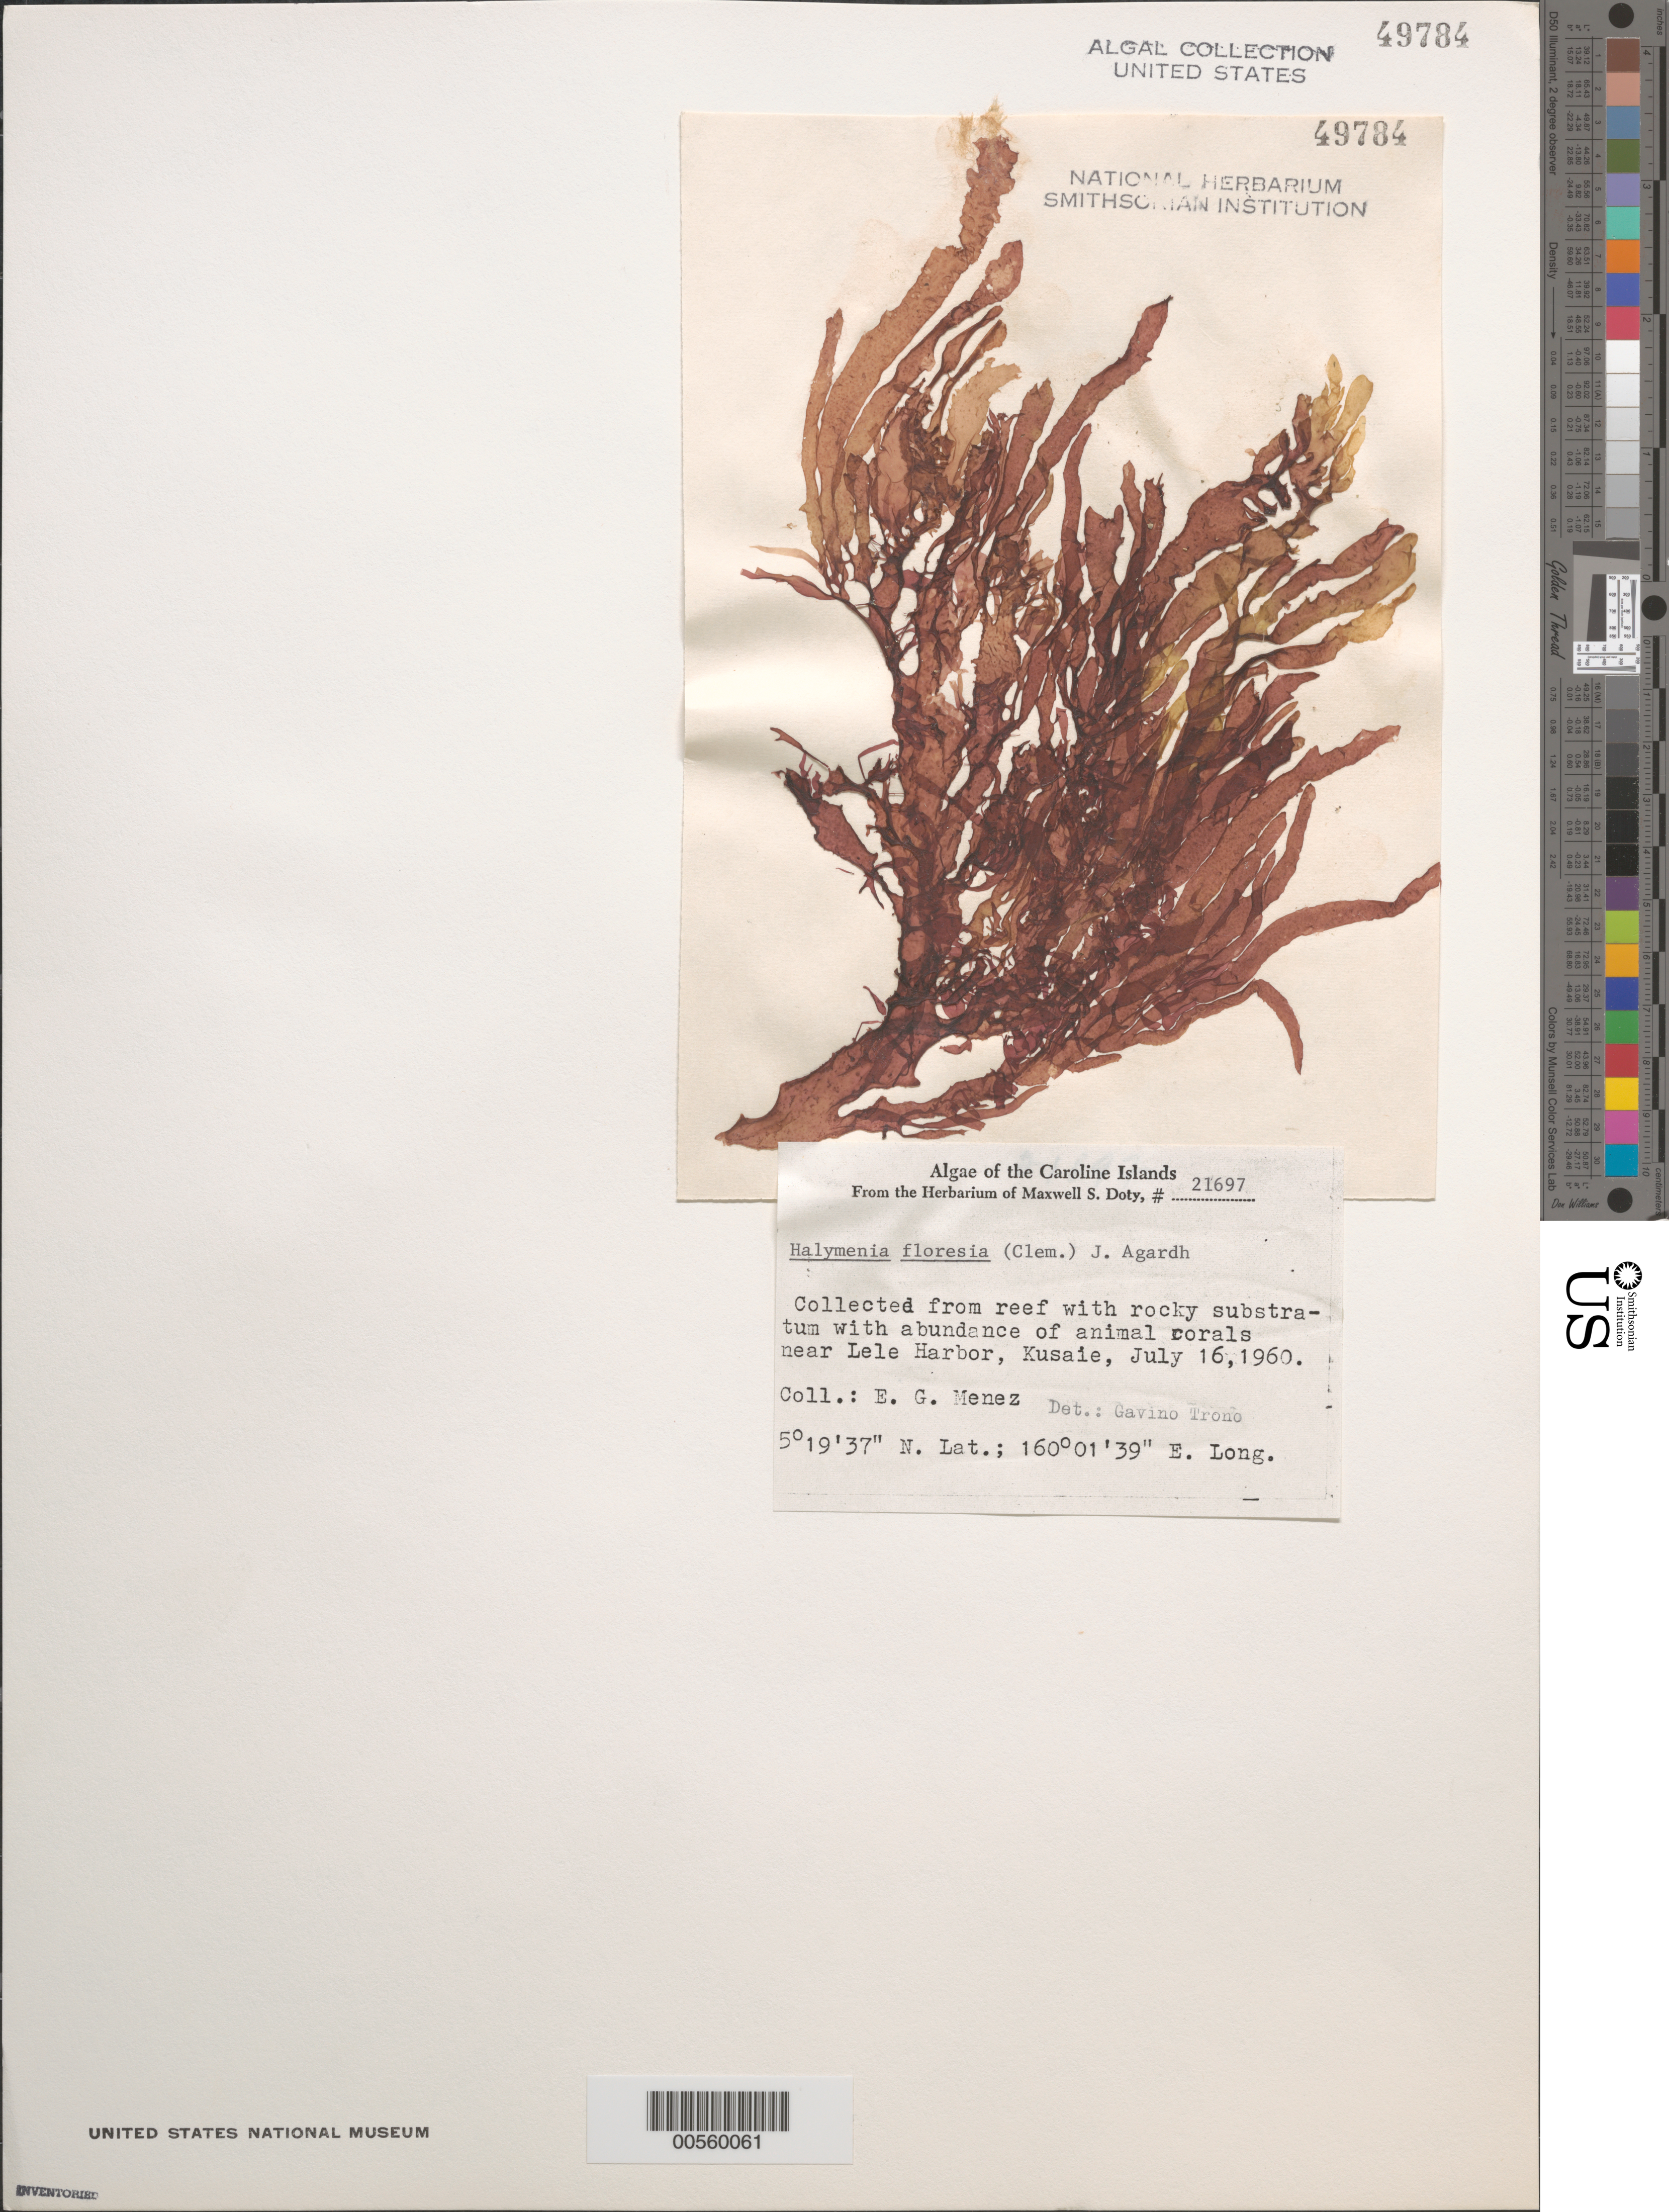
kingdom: Plantae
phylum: Rhodophyta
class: Florideophyceae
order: Halymeniales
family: Halymeniaceae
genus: Halymenia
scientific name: Halymenia floresii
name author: (Clemente) C. Agardh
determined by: Trono, Gavino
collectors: Meñez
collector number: MSD 21697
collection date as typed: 16 Jul 1960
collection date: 1960-07-16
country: Micronesia, Federated States of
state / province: Kosrae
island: Kosrae [Kusaie]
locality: Near Lele Harbor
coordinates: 5 19' 37" N. Lat., 160 01' 39" E. Long.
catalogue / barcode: US 49784